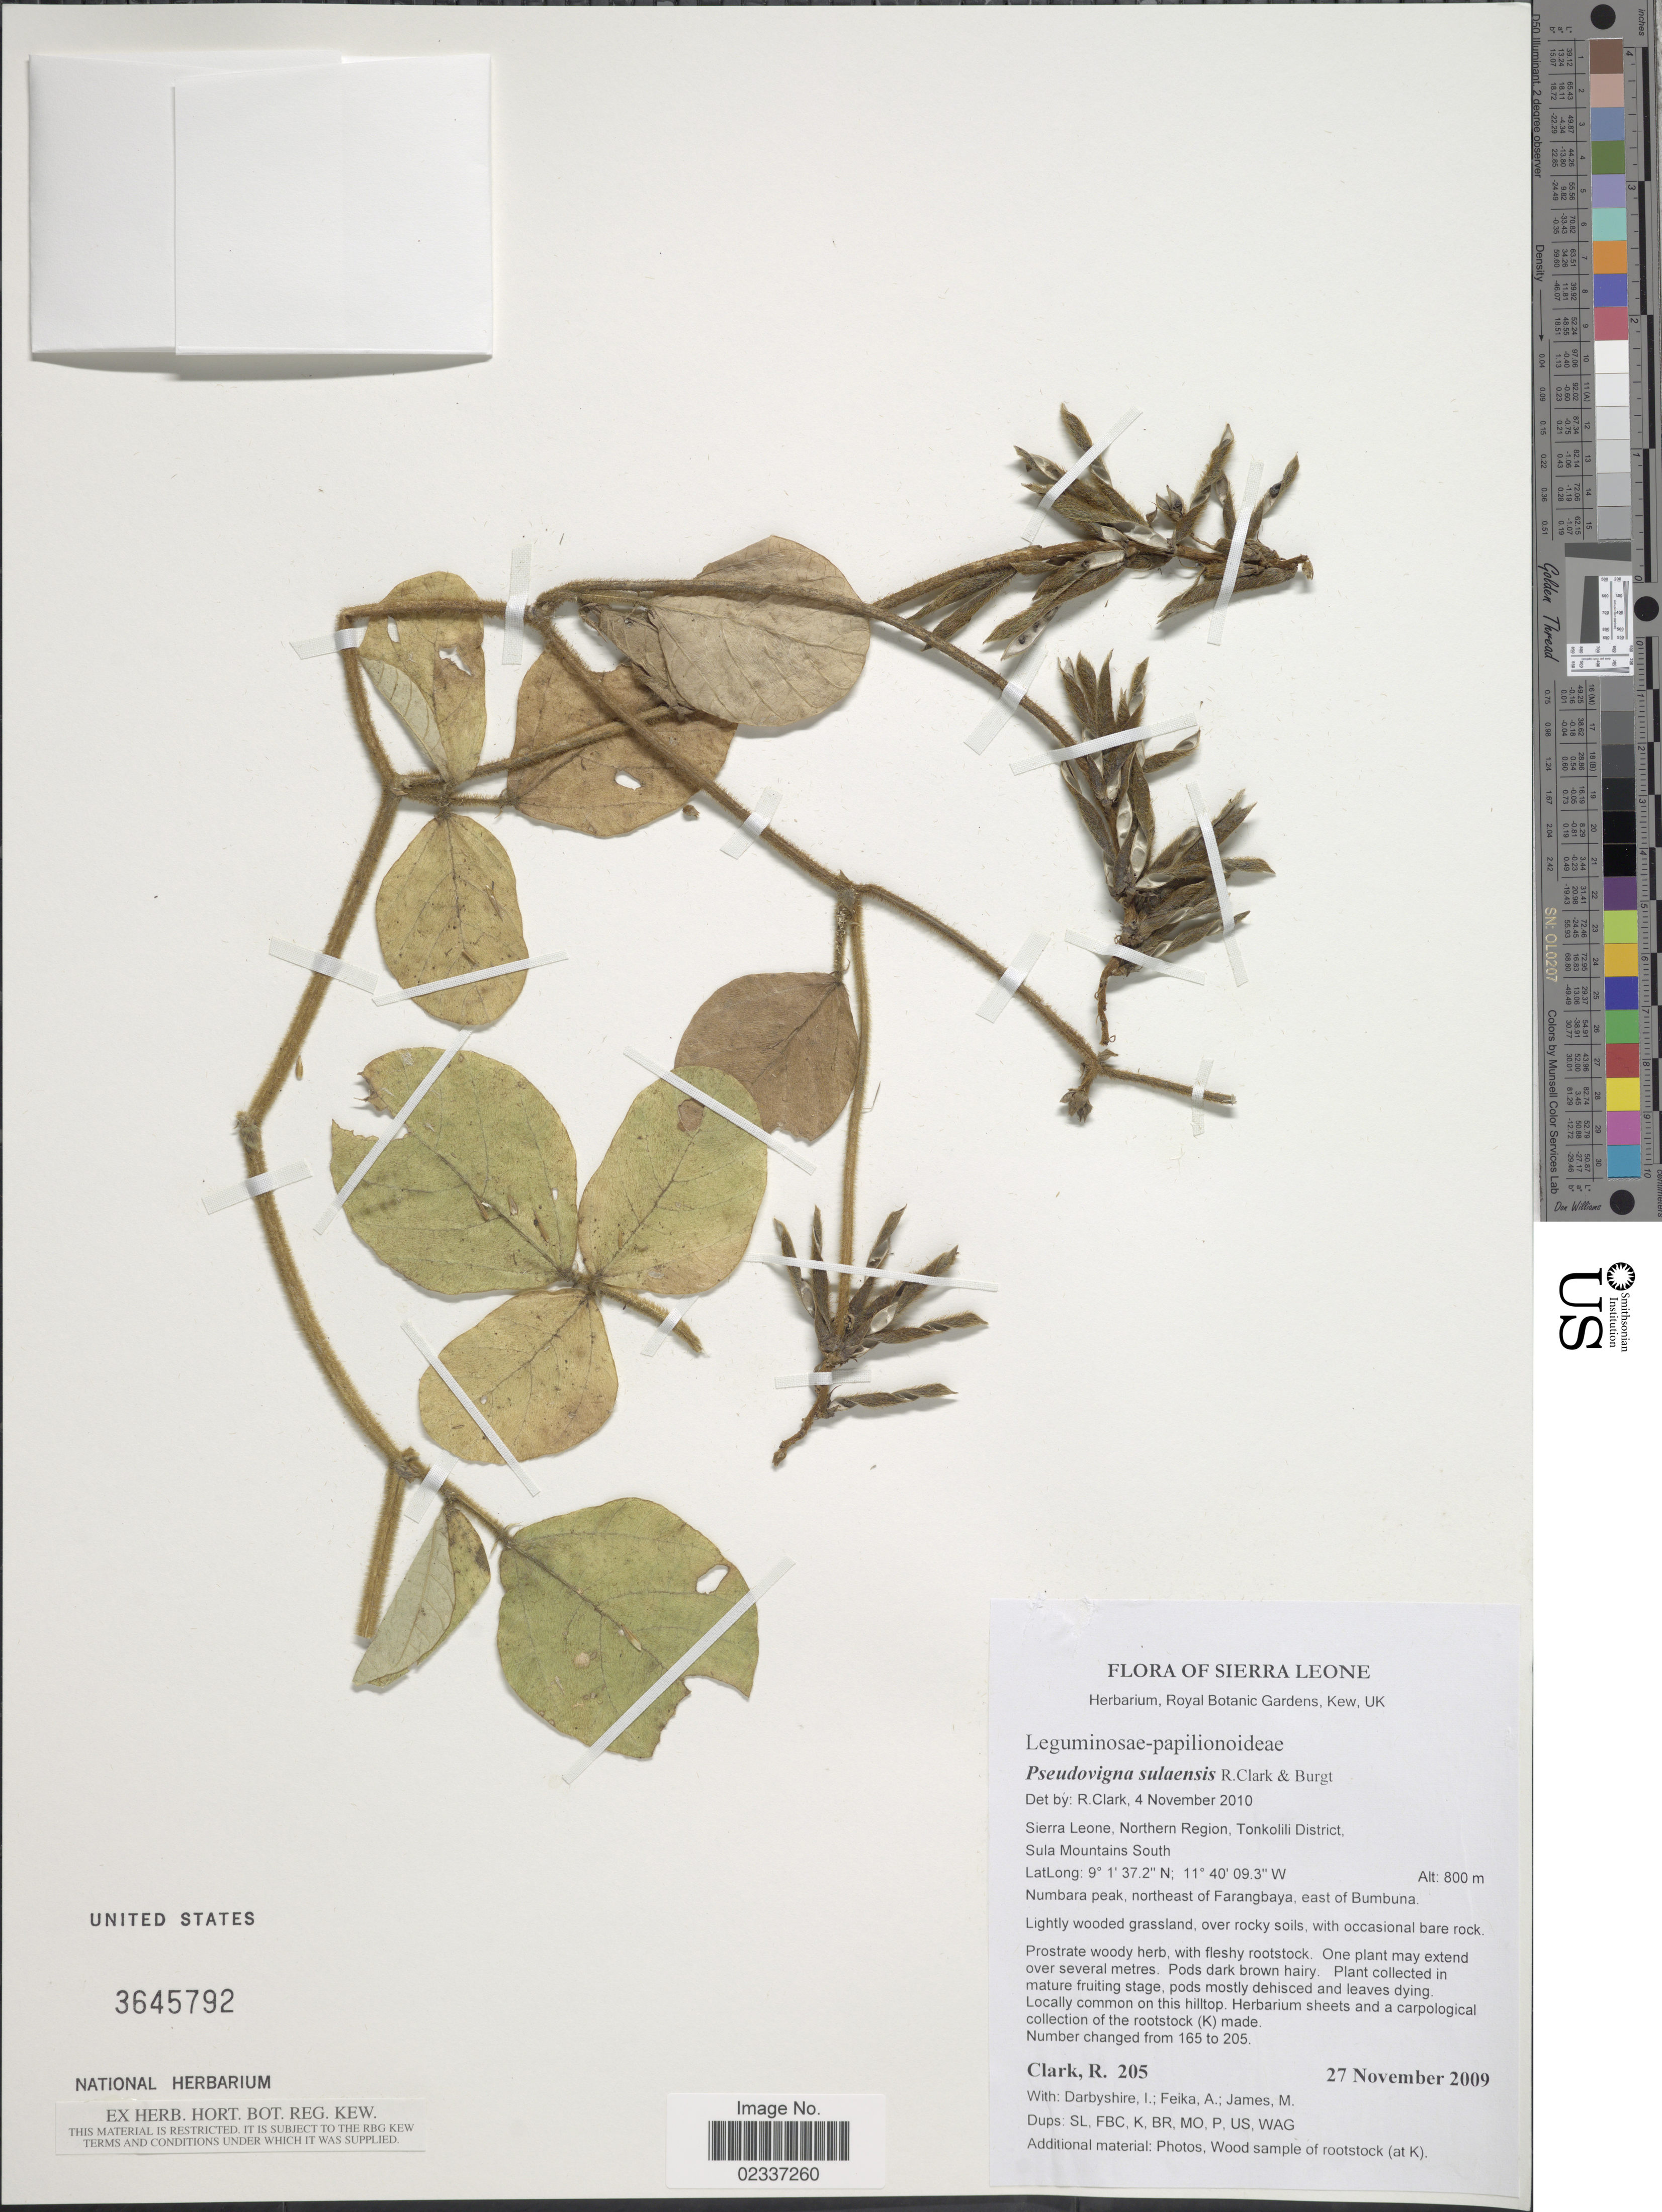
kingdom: Plantae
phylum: Tracheophyta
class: Magnoliopsida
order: Fabales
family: Fabaceae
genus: Pseudovigna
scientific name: Pseudovigna sulaensis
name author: R. Clark & Burgt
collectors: R. Clark, I. Darbyshire, A. Feika & M. James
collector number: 205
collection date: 2009-11-27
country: Sierra Leone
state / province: Northern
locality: Northern Region, Tonkolili District, Sula Mountains South, Numbara peak, northeast of Farangbaya, east of Bumbuna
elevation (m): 800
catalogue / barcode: US 3645792